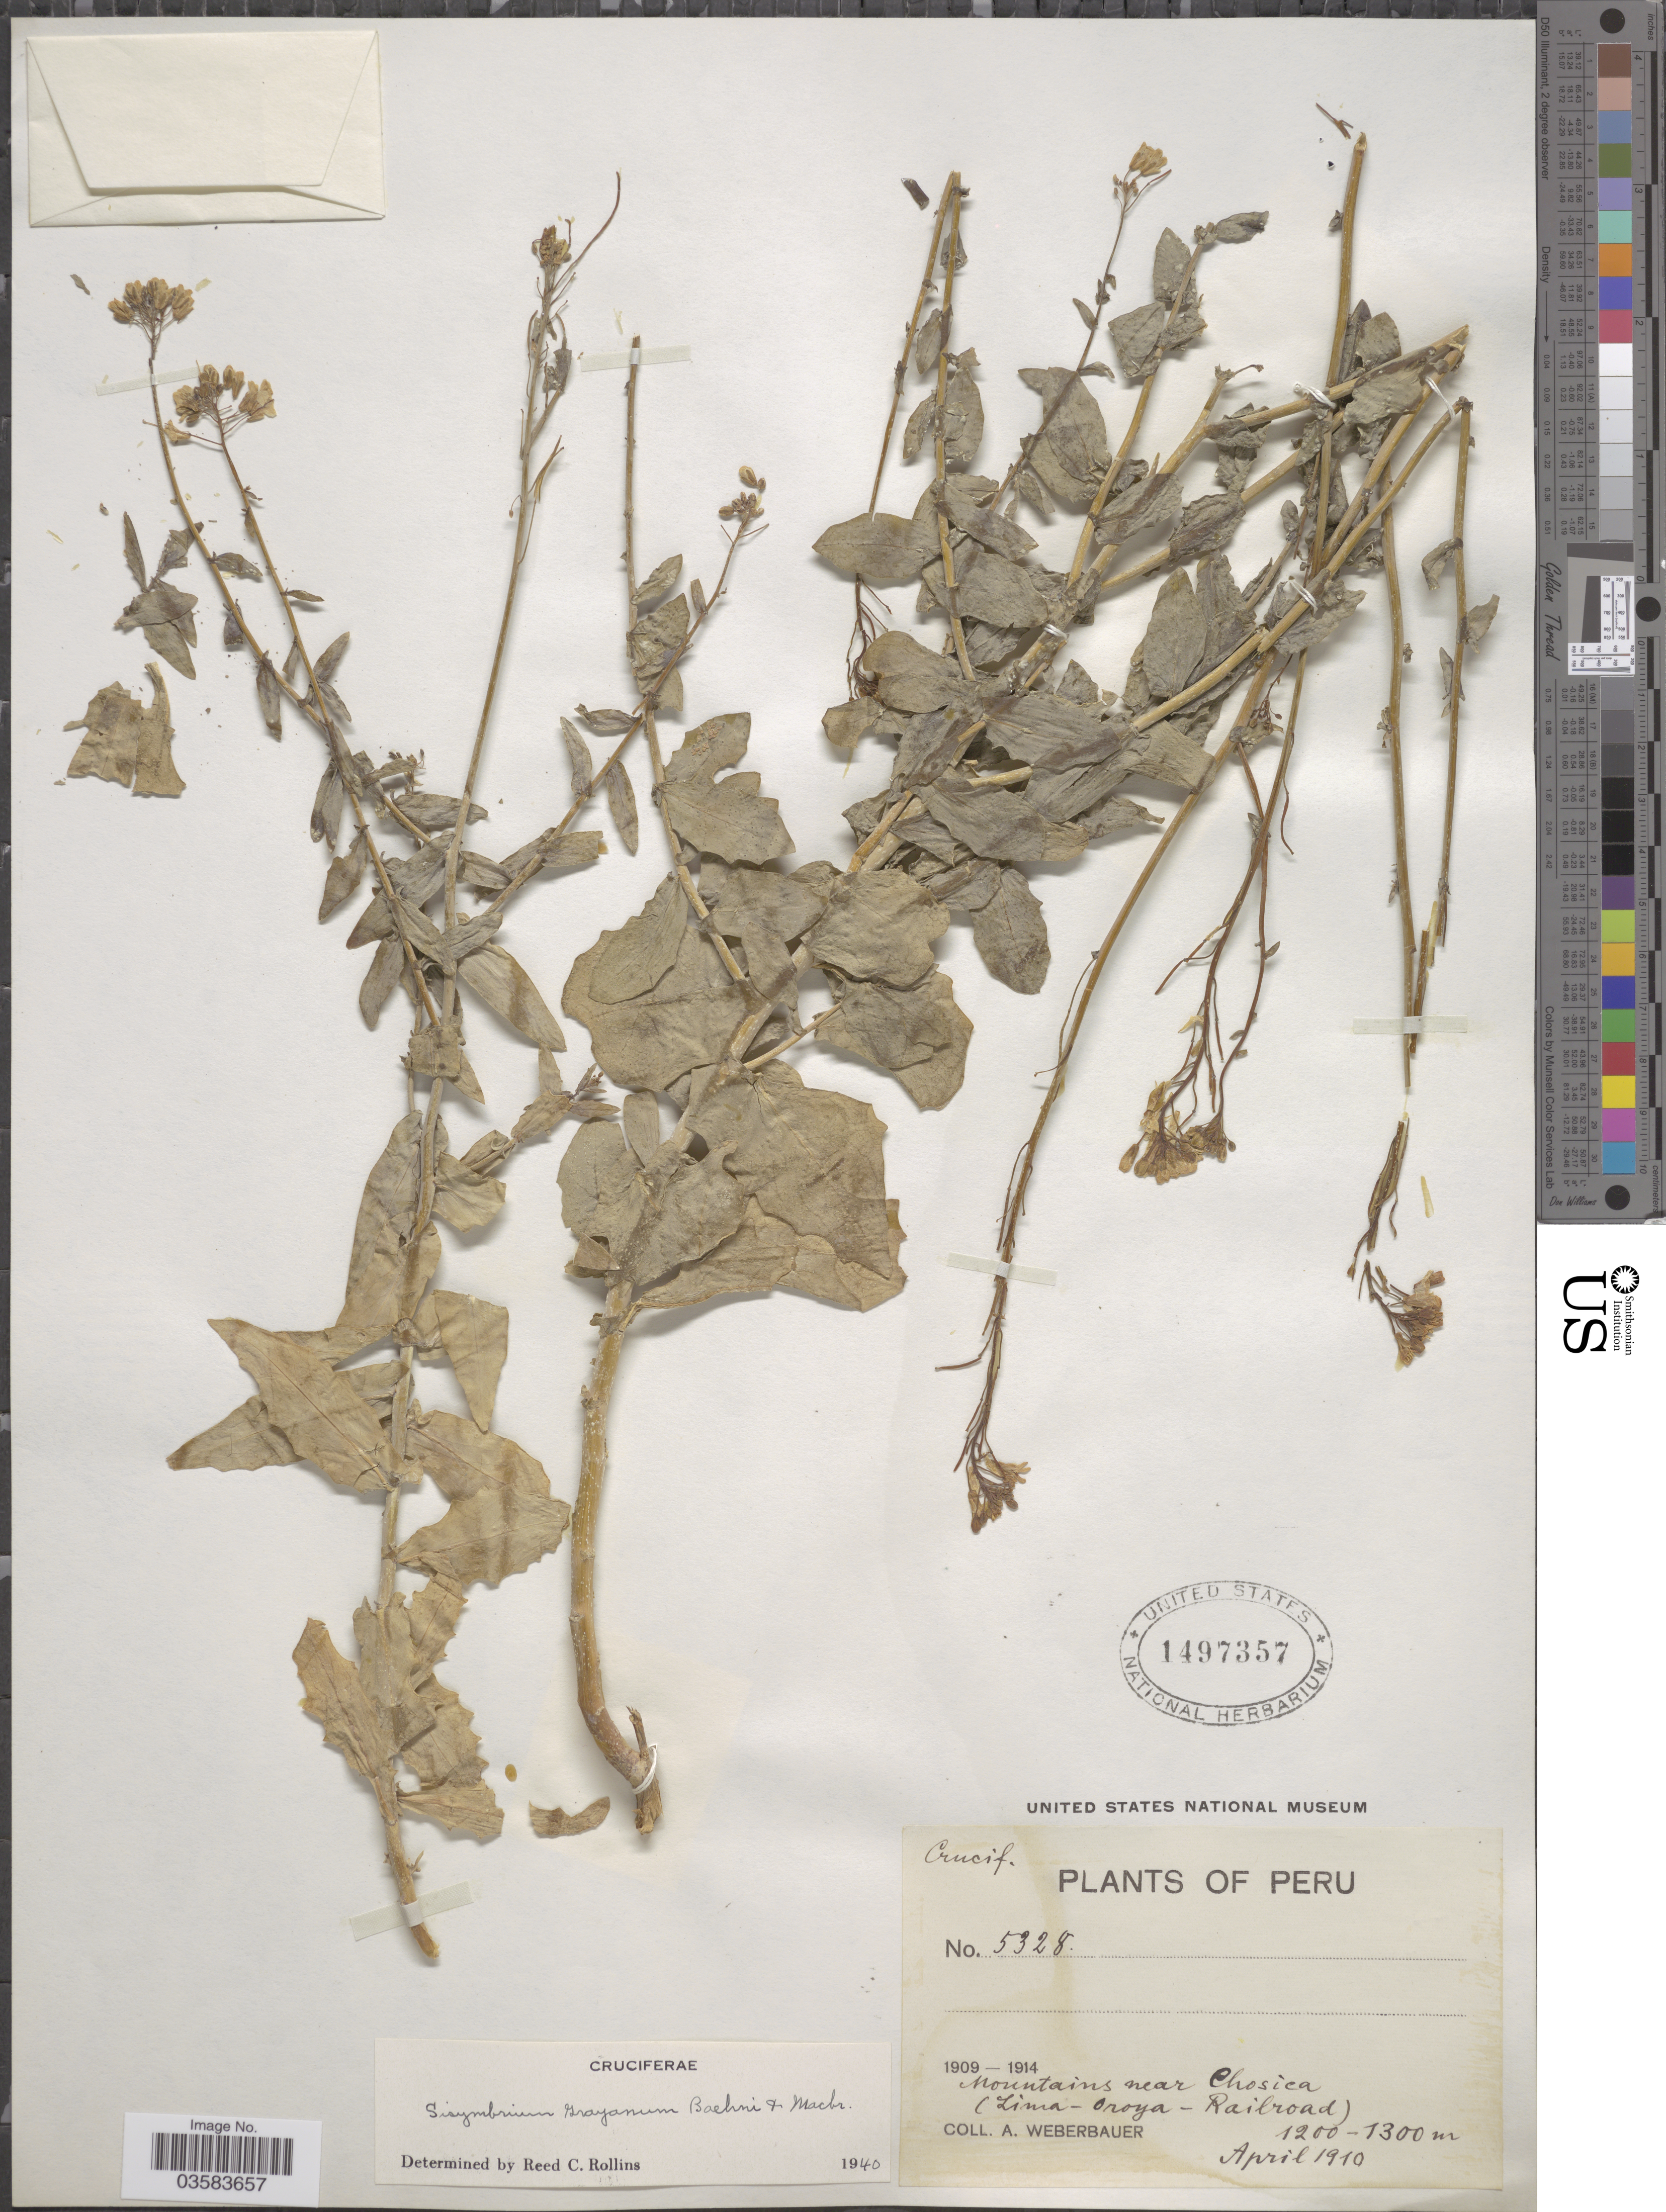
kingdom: Plantae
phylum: Tracheophyta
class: Magnoliopsida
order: Brassicales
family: Brassicaceae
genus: Neuontobotrys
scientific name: Neuontobotrys grayanus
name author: (Baehni & J.F. Macbr.) Al-Shehbaz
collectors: A. Weberbauer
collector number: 5328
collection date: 1910-04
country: Peru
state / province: Lima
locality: Mountains near Chosica (Lima-Oroya-Railroad).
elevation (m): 1200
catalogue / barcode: US 1497357